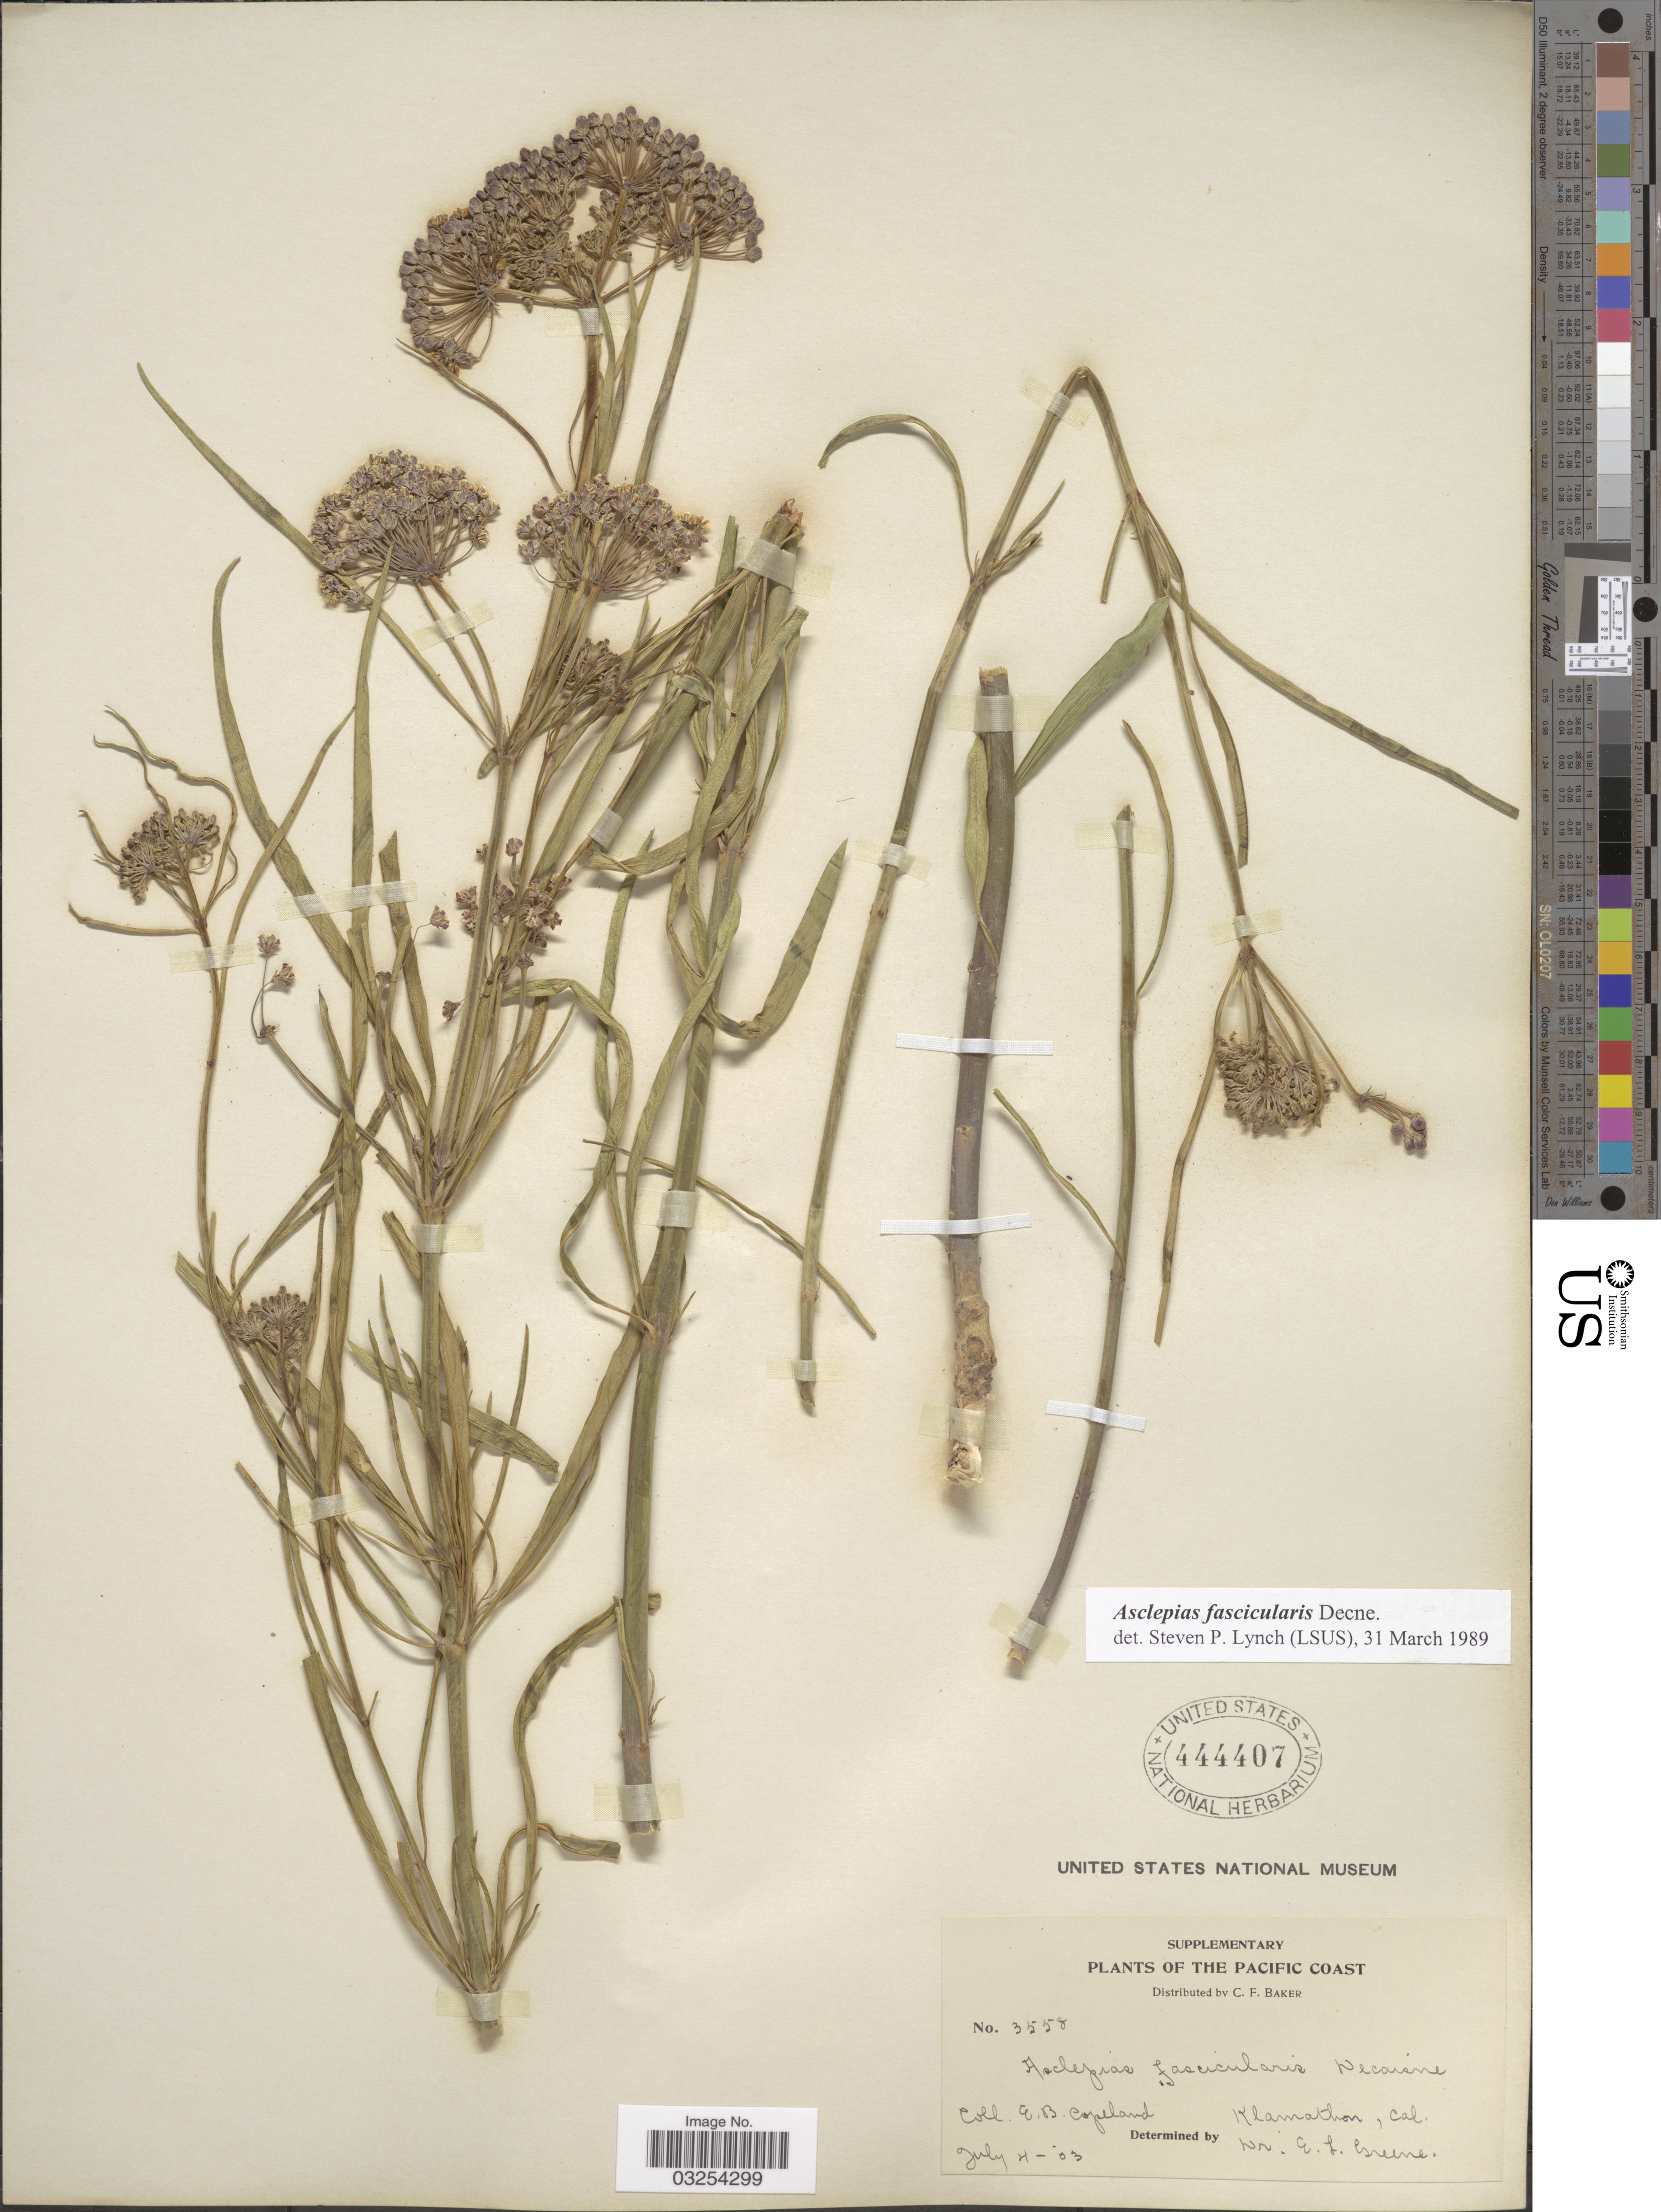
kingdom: Plantae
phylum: Tracheophyta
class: Magnoliopsida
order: Gentianales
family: Apocynaceae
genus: Asclepias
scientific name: Asclepias fascicularis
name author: Decne.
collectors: E. B. Copeland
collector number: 3558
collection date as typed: Transcribed d/m/y: 4/7/03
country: United States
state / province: California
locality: Pacific Coast. Klamathon.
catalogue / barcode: US 444407